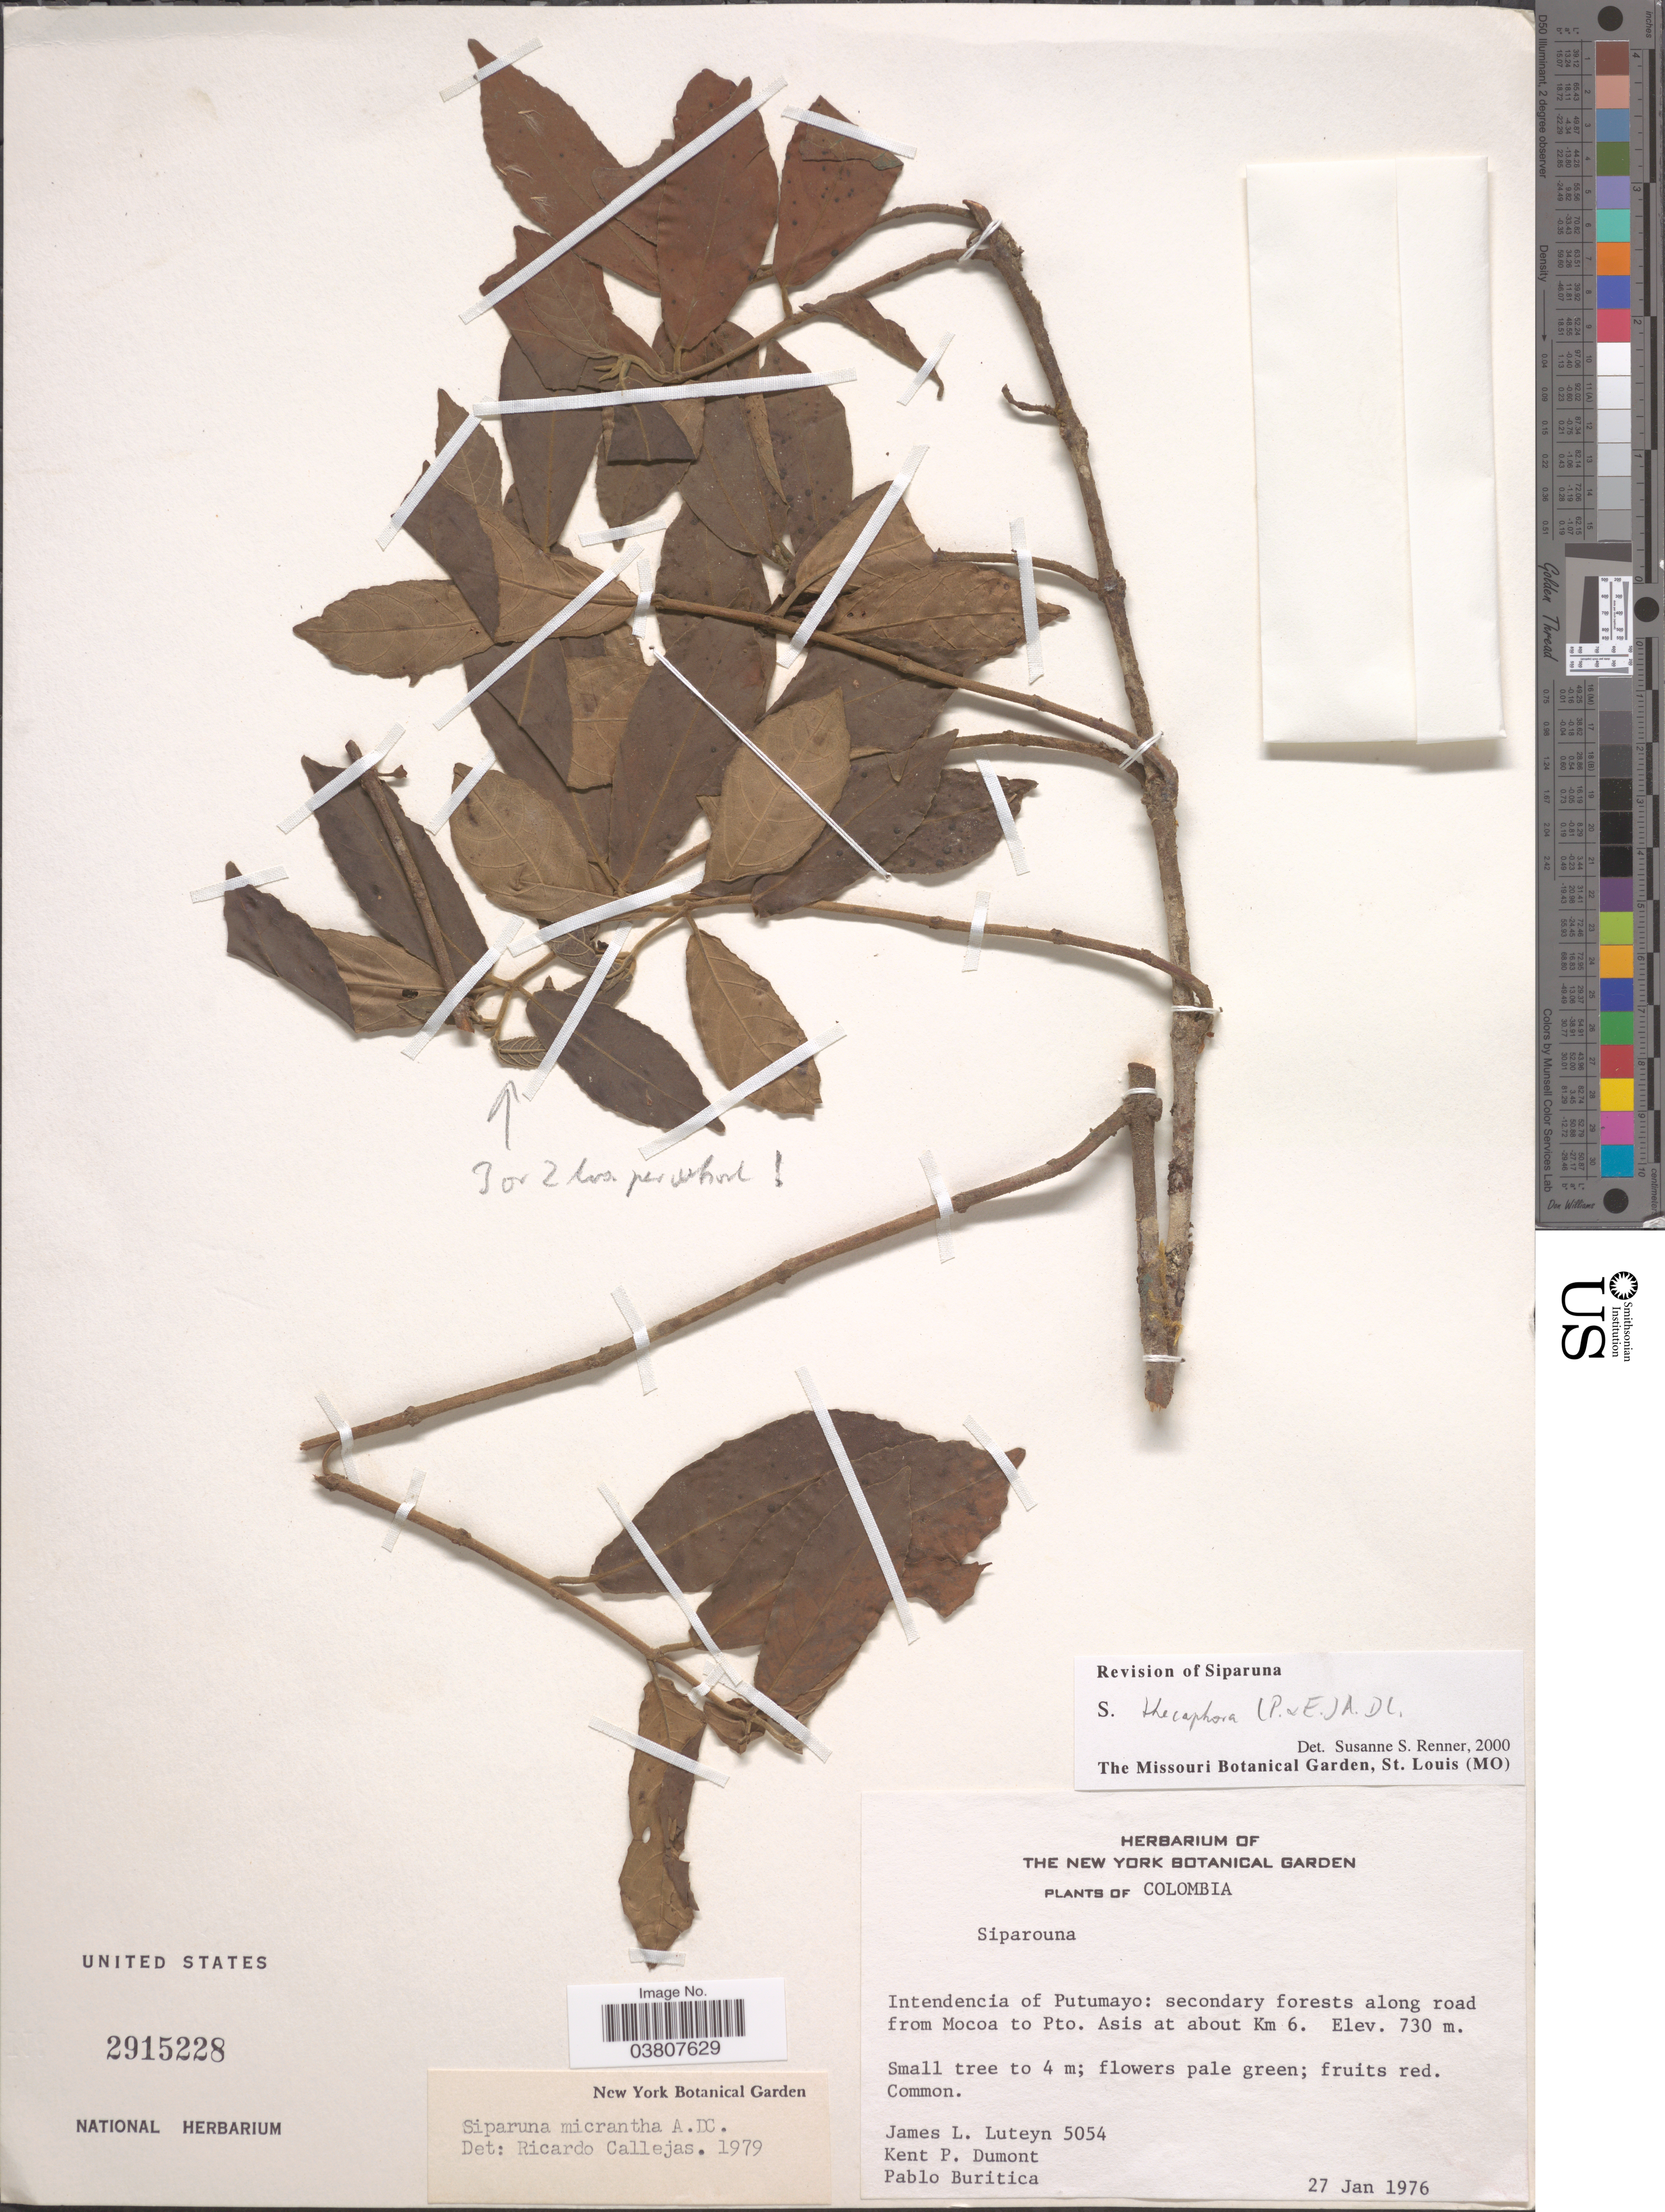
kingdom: Plantae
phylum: Tracheophyta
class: Magnoliopsida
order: Laurales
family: Siparunaceae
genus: Siparuna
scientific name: Siparuna thecaphora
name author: (Poepp. & Endl.) A. DC.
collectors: J. L. Luteyn, K. P. Dumont & P. Buritica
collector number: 5054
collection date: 1976-01-27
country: Colombia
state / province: Putumayo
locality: Intendencia of Putumayo: Along road from Mocoa to Pto. Asis at about Km 6.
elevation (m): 730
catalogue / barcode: US 2915228